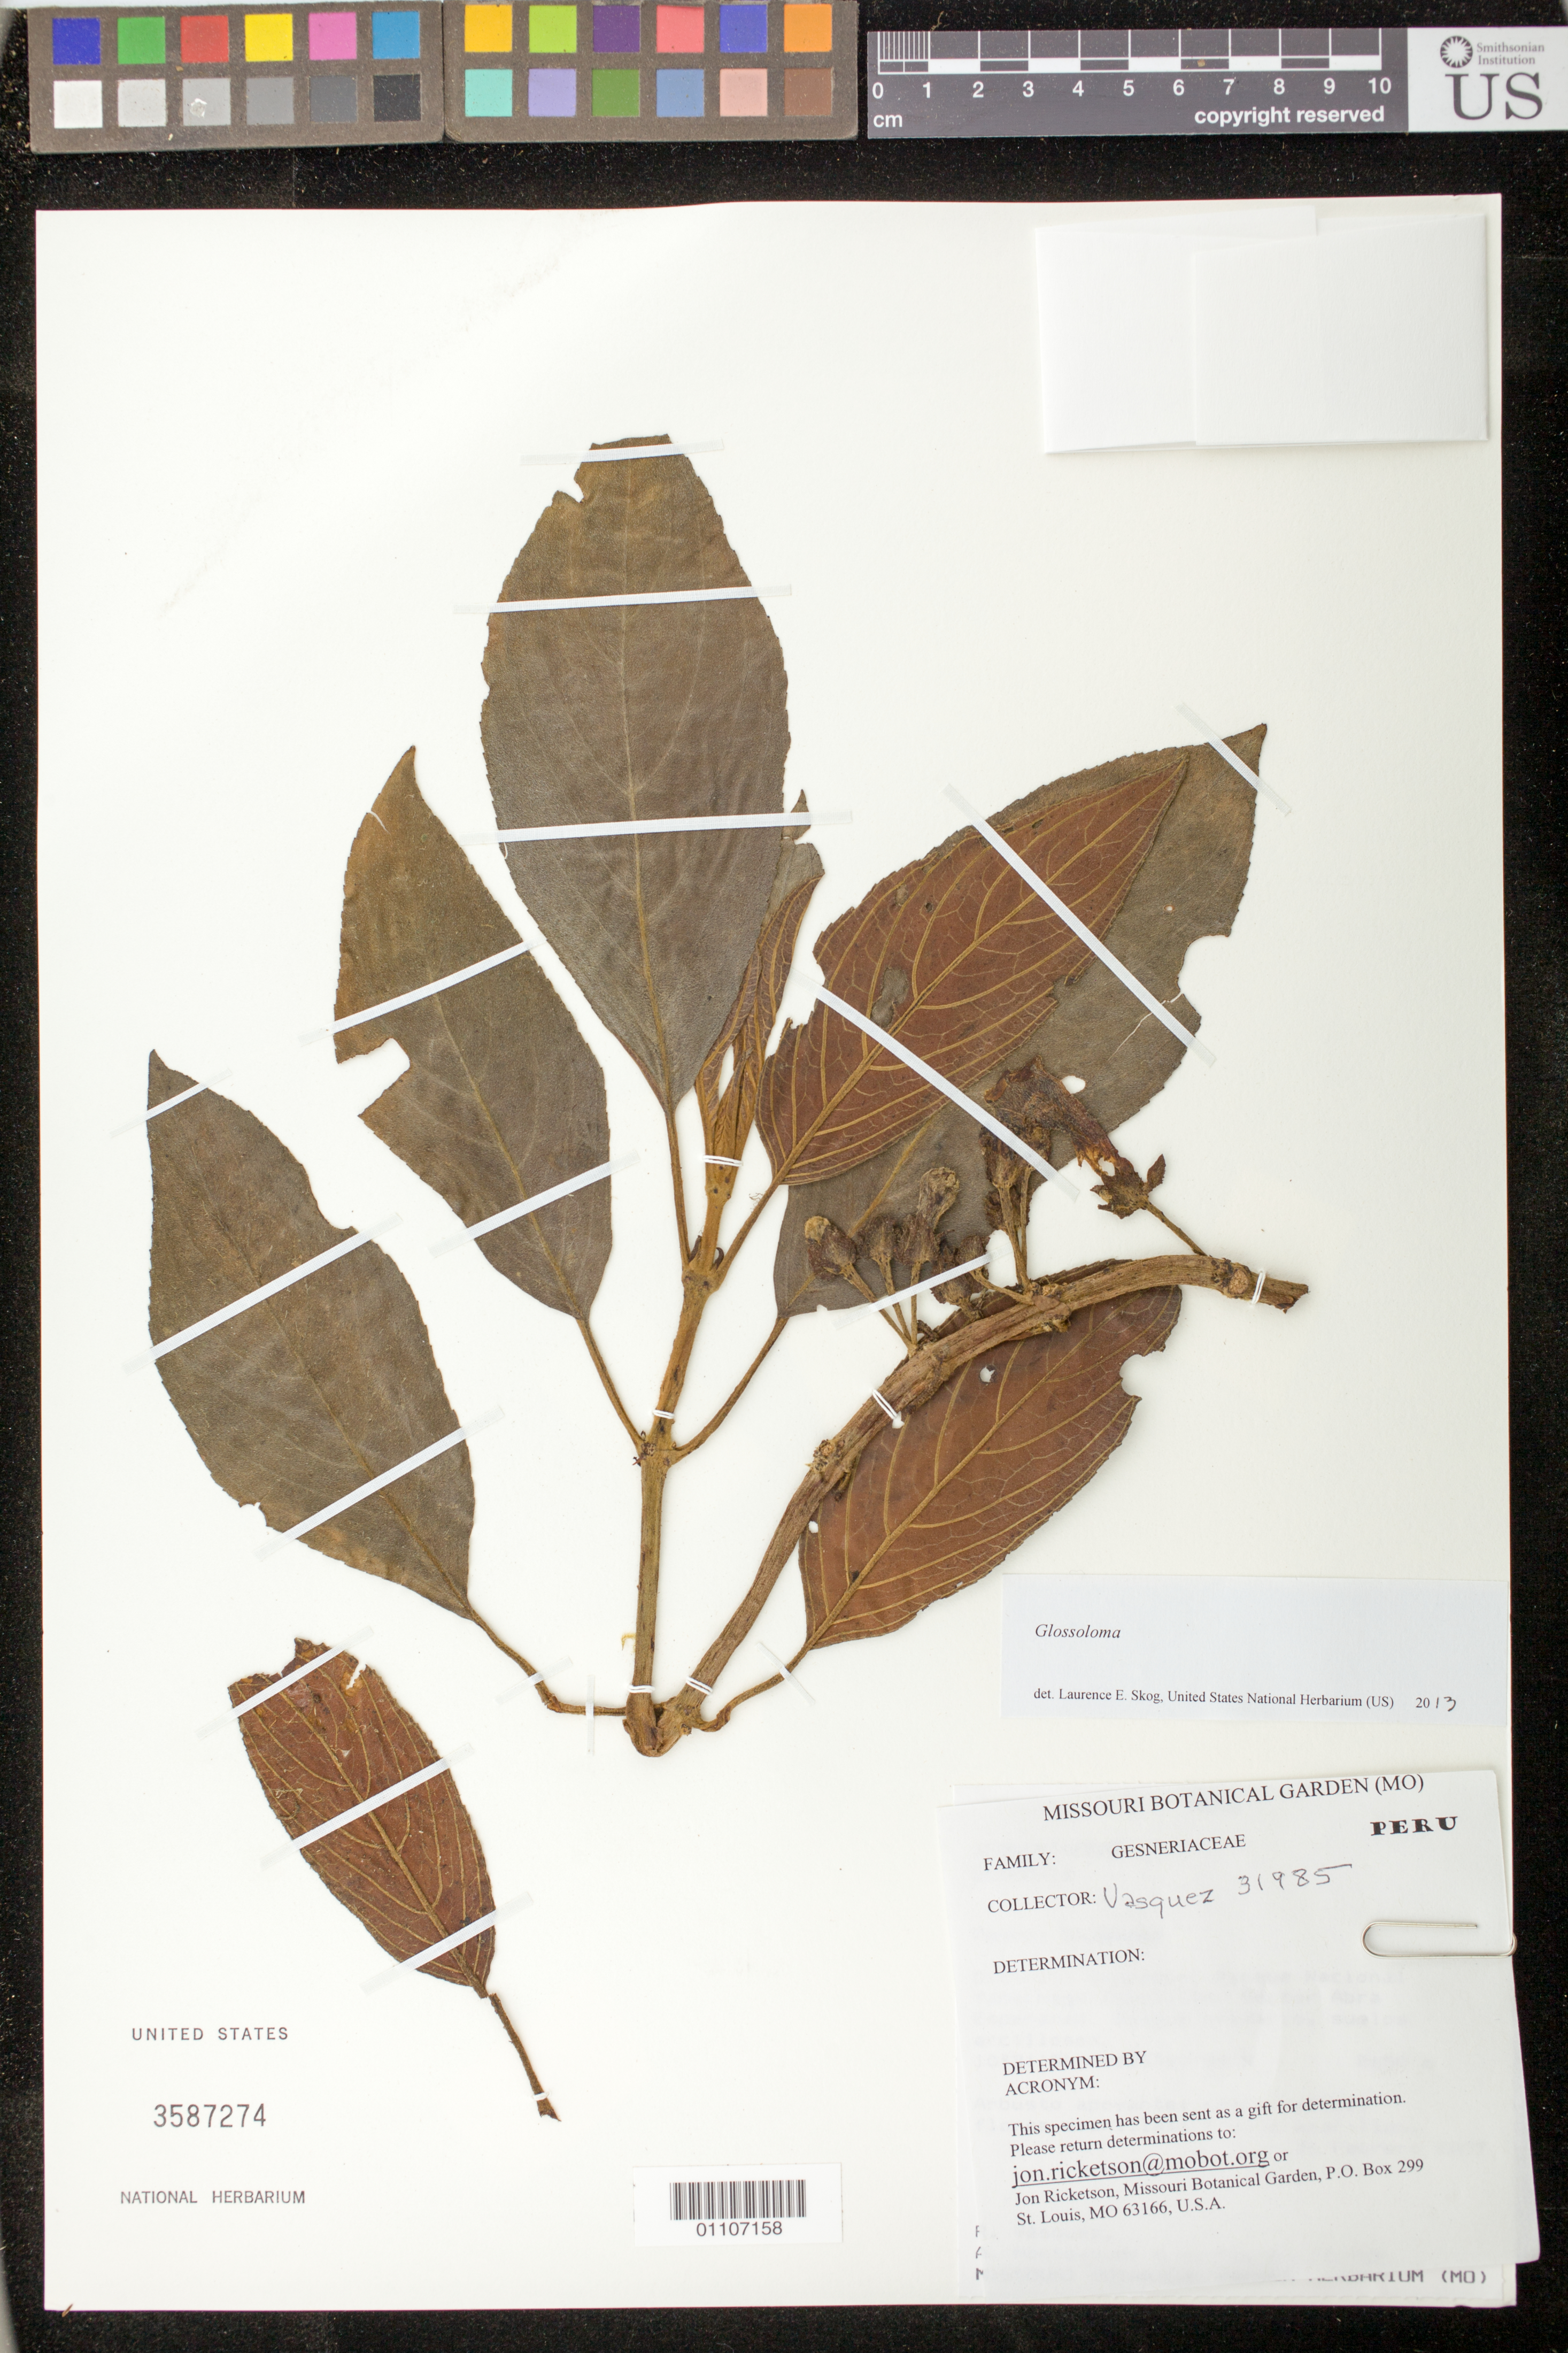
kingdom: Plantae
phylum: Tracheophyta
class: Magnoliopsida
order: Lamiales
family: Gesneriaceae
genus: Glossoloma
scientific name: Glossoloma sp.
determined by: Skog, Laurence E.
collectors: R. Vásquez M., A. Monteagudo & V. Flores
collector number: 31985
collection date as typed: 26 Feb 2007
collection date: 2007-02-26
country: Peru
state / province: Pasco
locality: Oxapampa: Distrito Oxapampa. Parque Nacional Yanachaga-Chemillen. Sector Abra Esperanza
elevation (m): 2650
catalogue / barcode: US 3587274